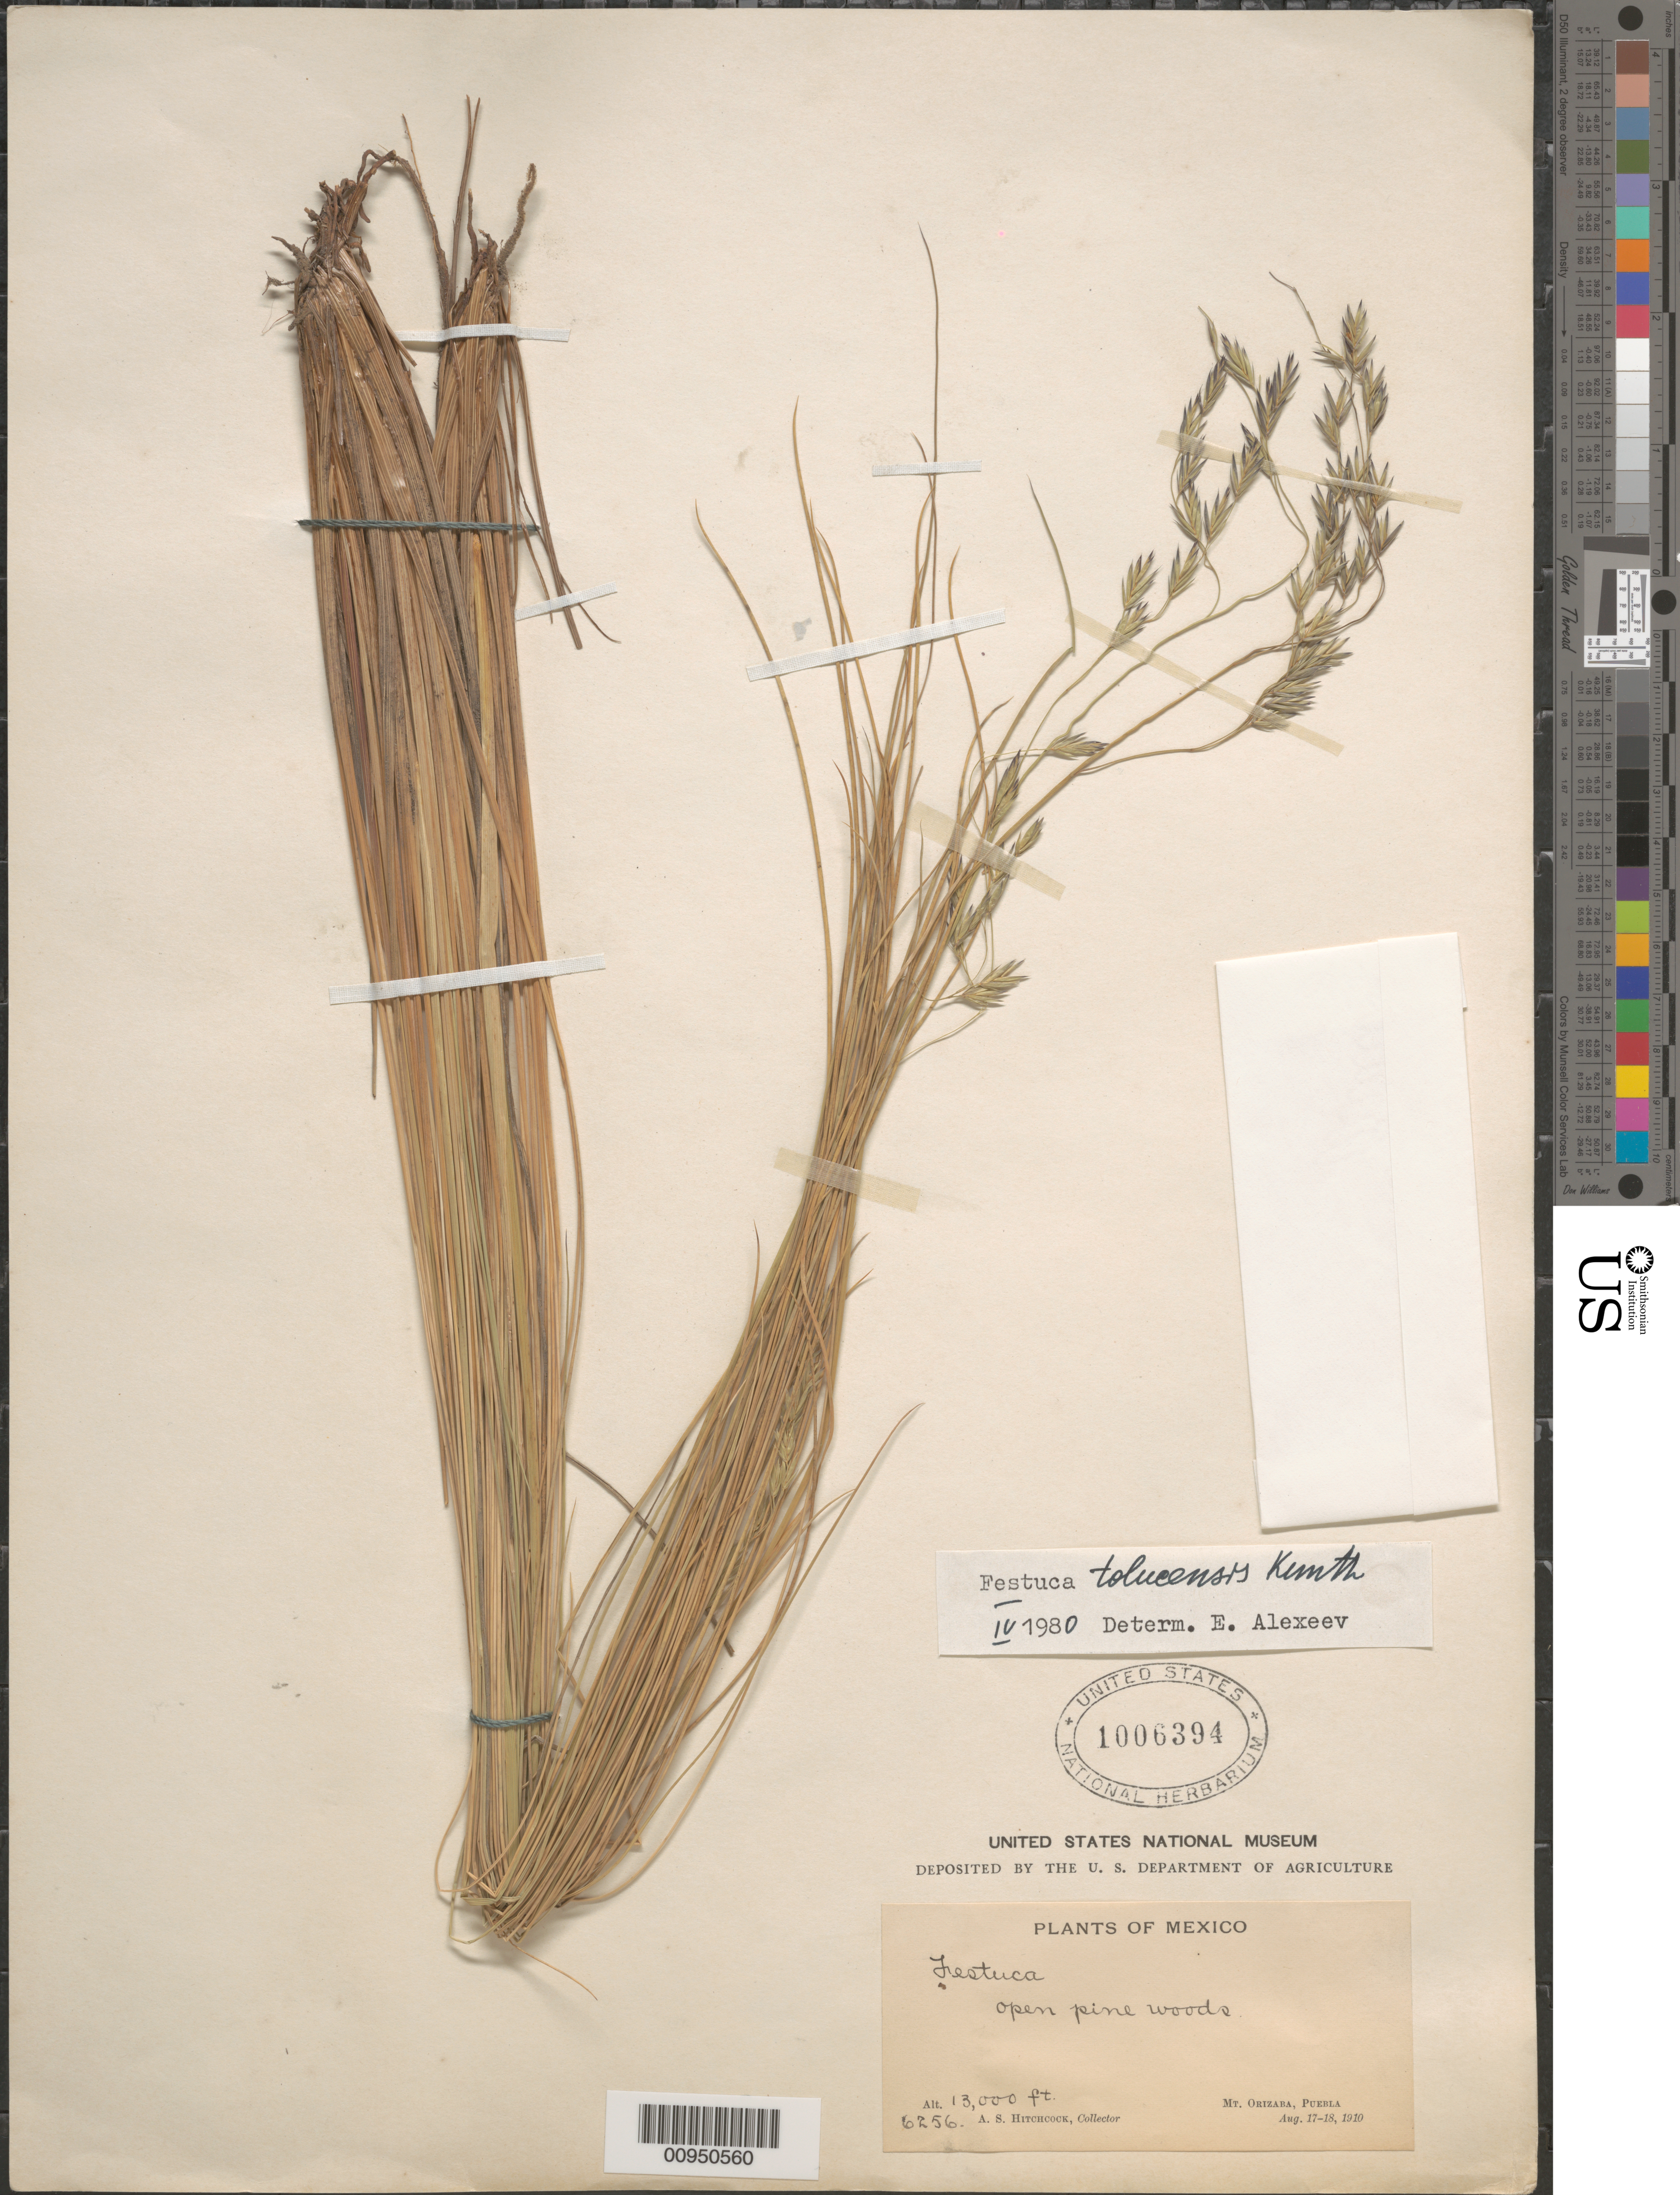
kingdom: Plantae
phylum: Tracheophyta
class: Liliopsida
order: Poales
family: Poaceae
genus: Festuca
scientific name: Festuca tolucensis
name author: Kunth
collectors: A. S. Hitchcock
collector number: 6256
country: Mexico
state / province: Puebla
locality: Mt Orizaba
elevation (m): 3962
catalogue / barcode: US 1006394